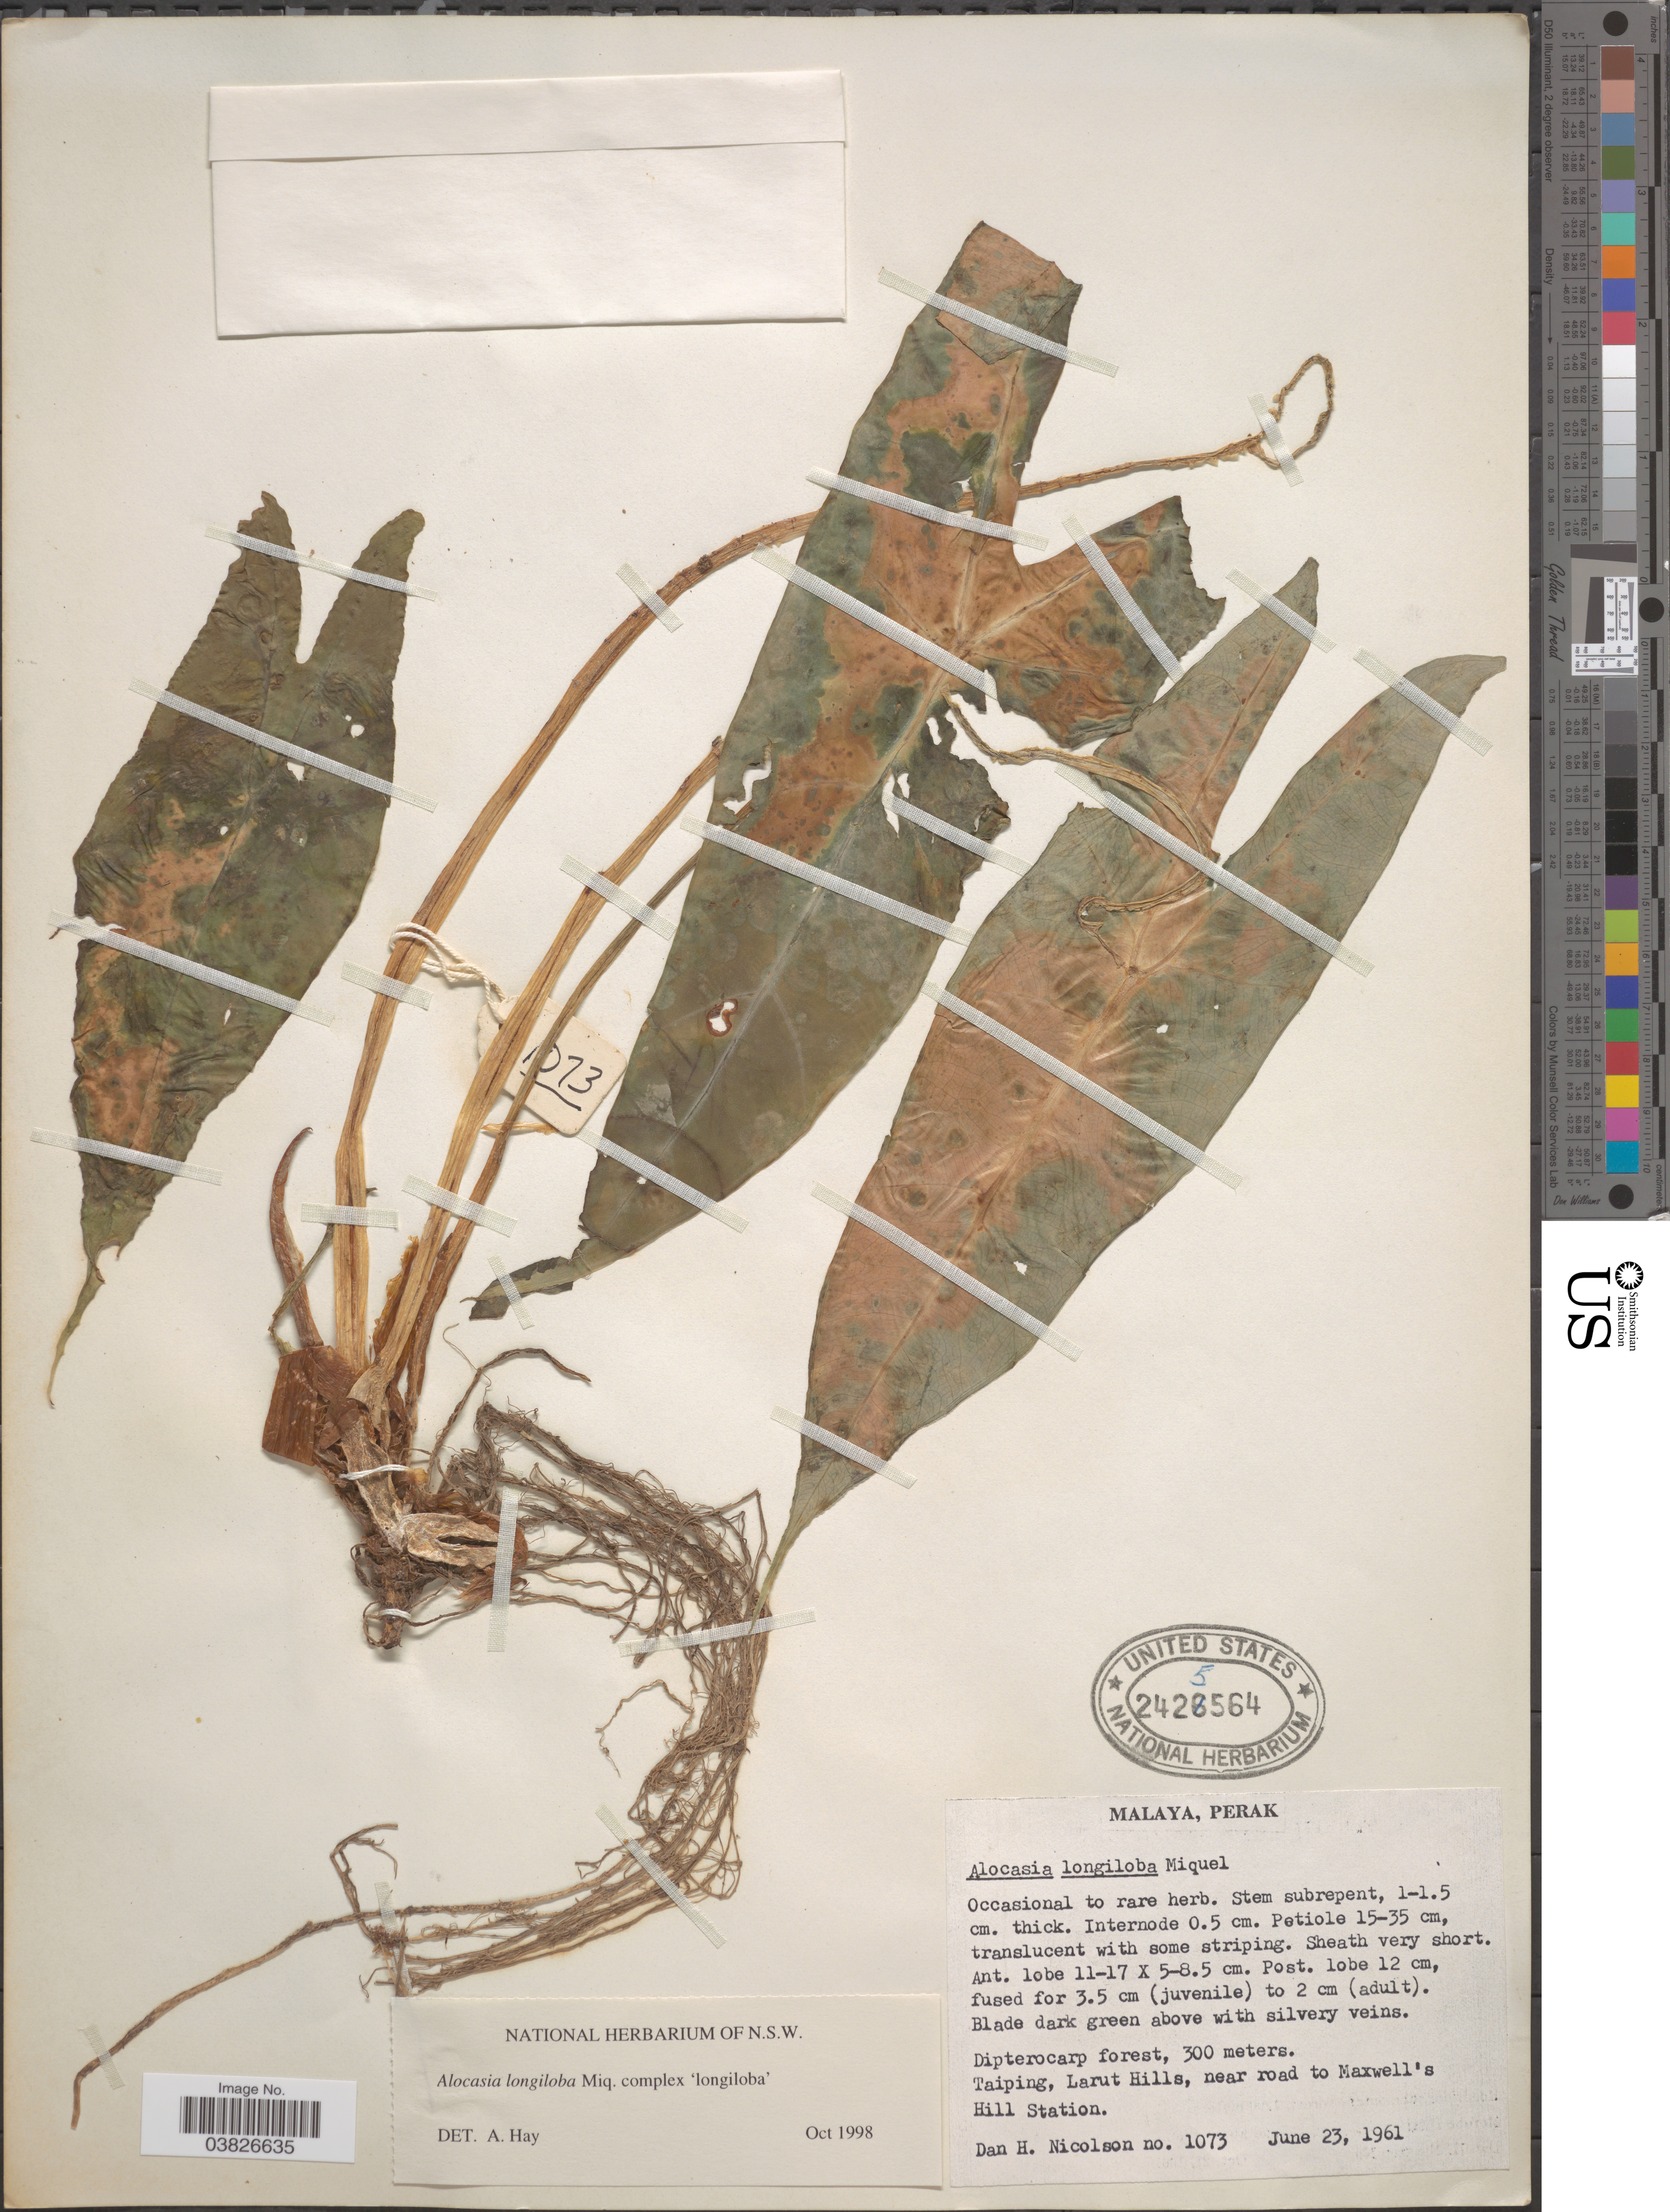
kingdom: Plantae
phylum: Tracheophyta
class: Liliopsida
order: Alismatales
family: Araceae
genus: Alocasia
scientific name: Alocasia longiloba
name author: Miq.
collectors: D. H. Nicolson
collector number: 1073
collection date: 1961-06-23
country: Malaysia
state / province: Perak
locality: Malaya. Taiping, Larut Hills, near road to Maxwell's Hill Station.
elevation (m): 300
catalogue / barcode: US 2425564